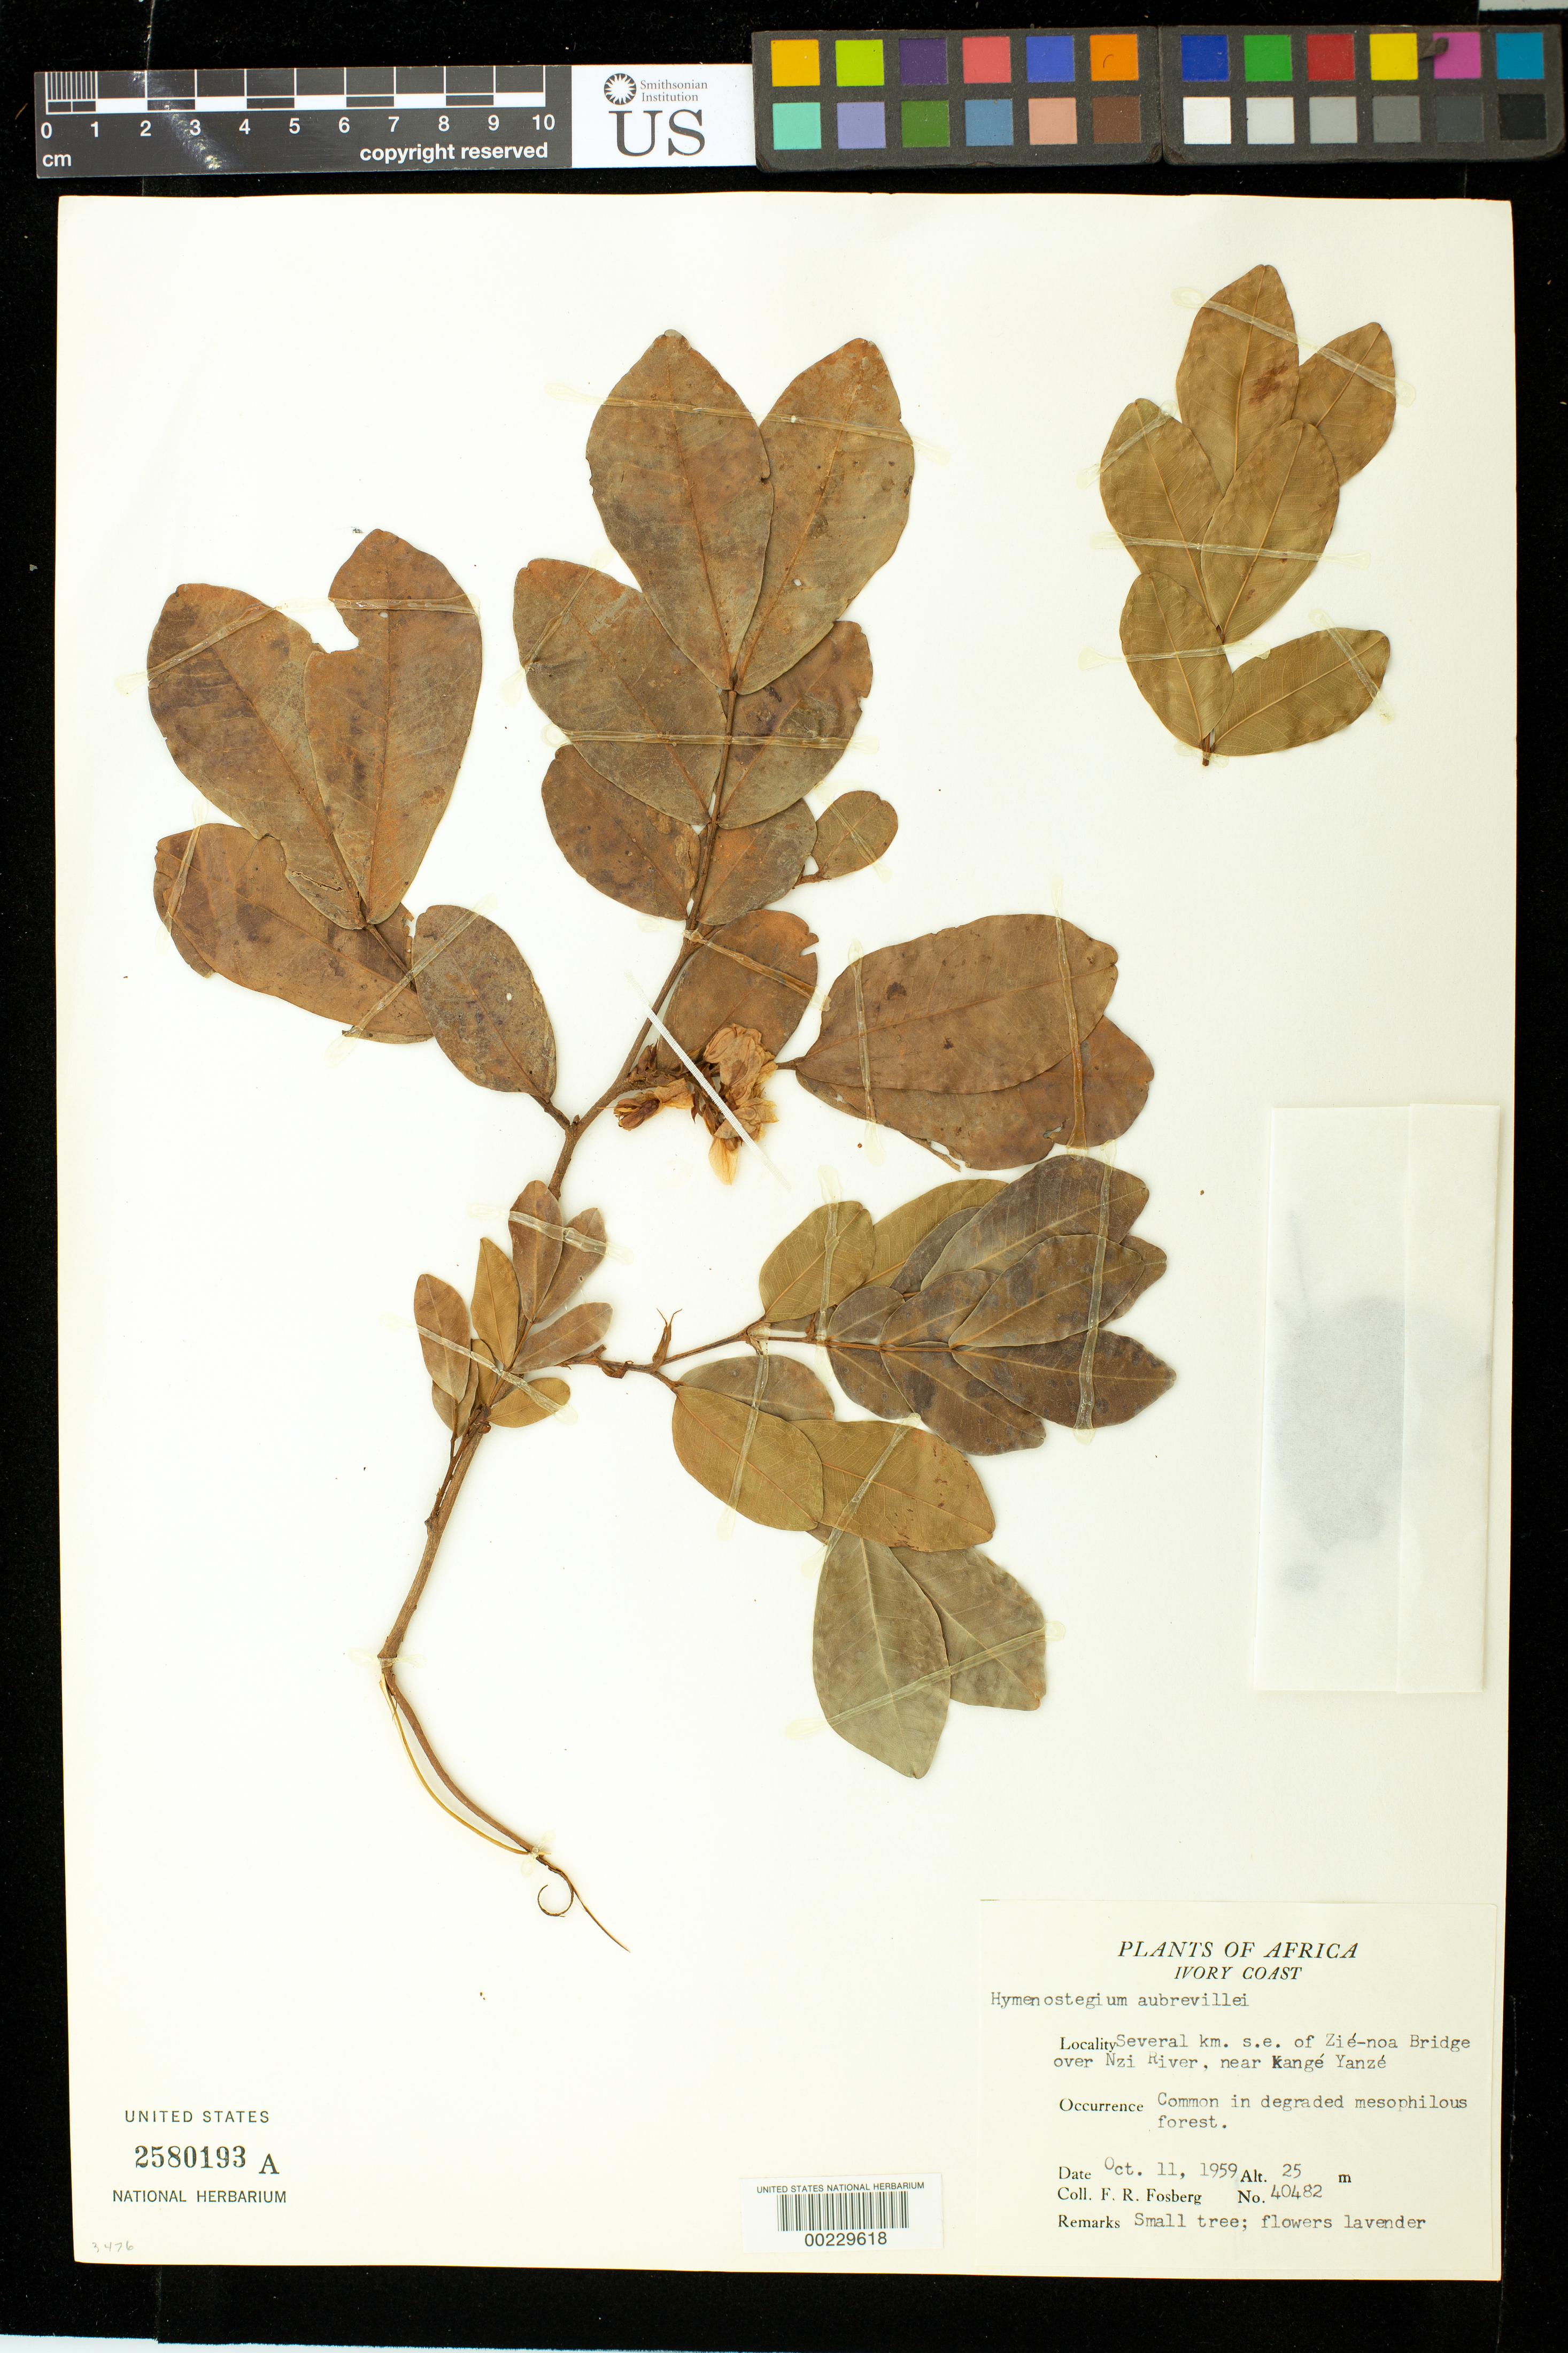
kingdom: Plantae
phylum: Tracheophyta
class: Magnoliopsida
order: Fabales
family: Fabaceae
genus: Hymenostegia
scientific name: Hymenostegia aubrevillei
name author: Pellegr.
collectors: F. R. Fosberg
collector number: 40482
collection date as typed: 11 Oct 1959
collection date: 1959-10-11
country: Ivory Coast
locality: Several km SE of Zie-Noa bridge over Nzi River, near Kange Yanze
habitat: In degraded mesophilous forest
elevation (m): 25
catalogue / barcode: US 2580193A